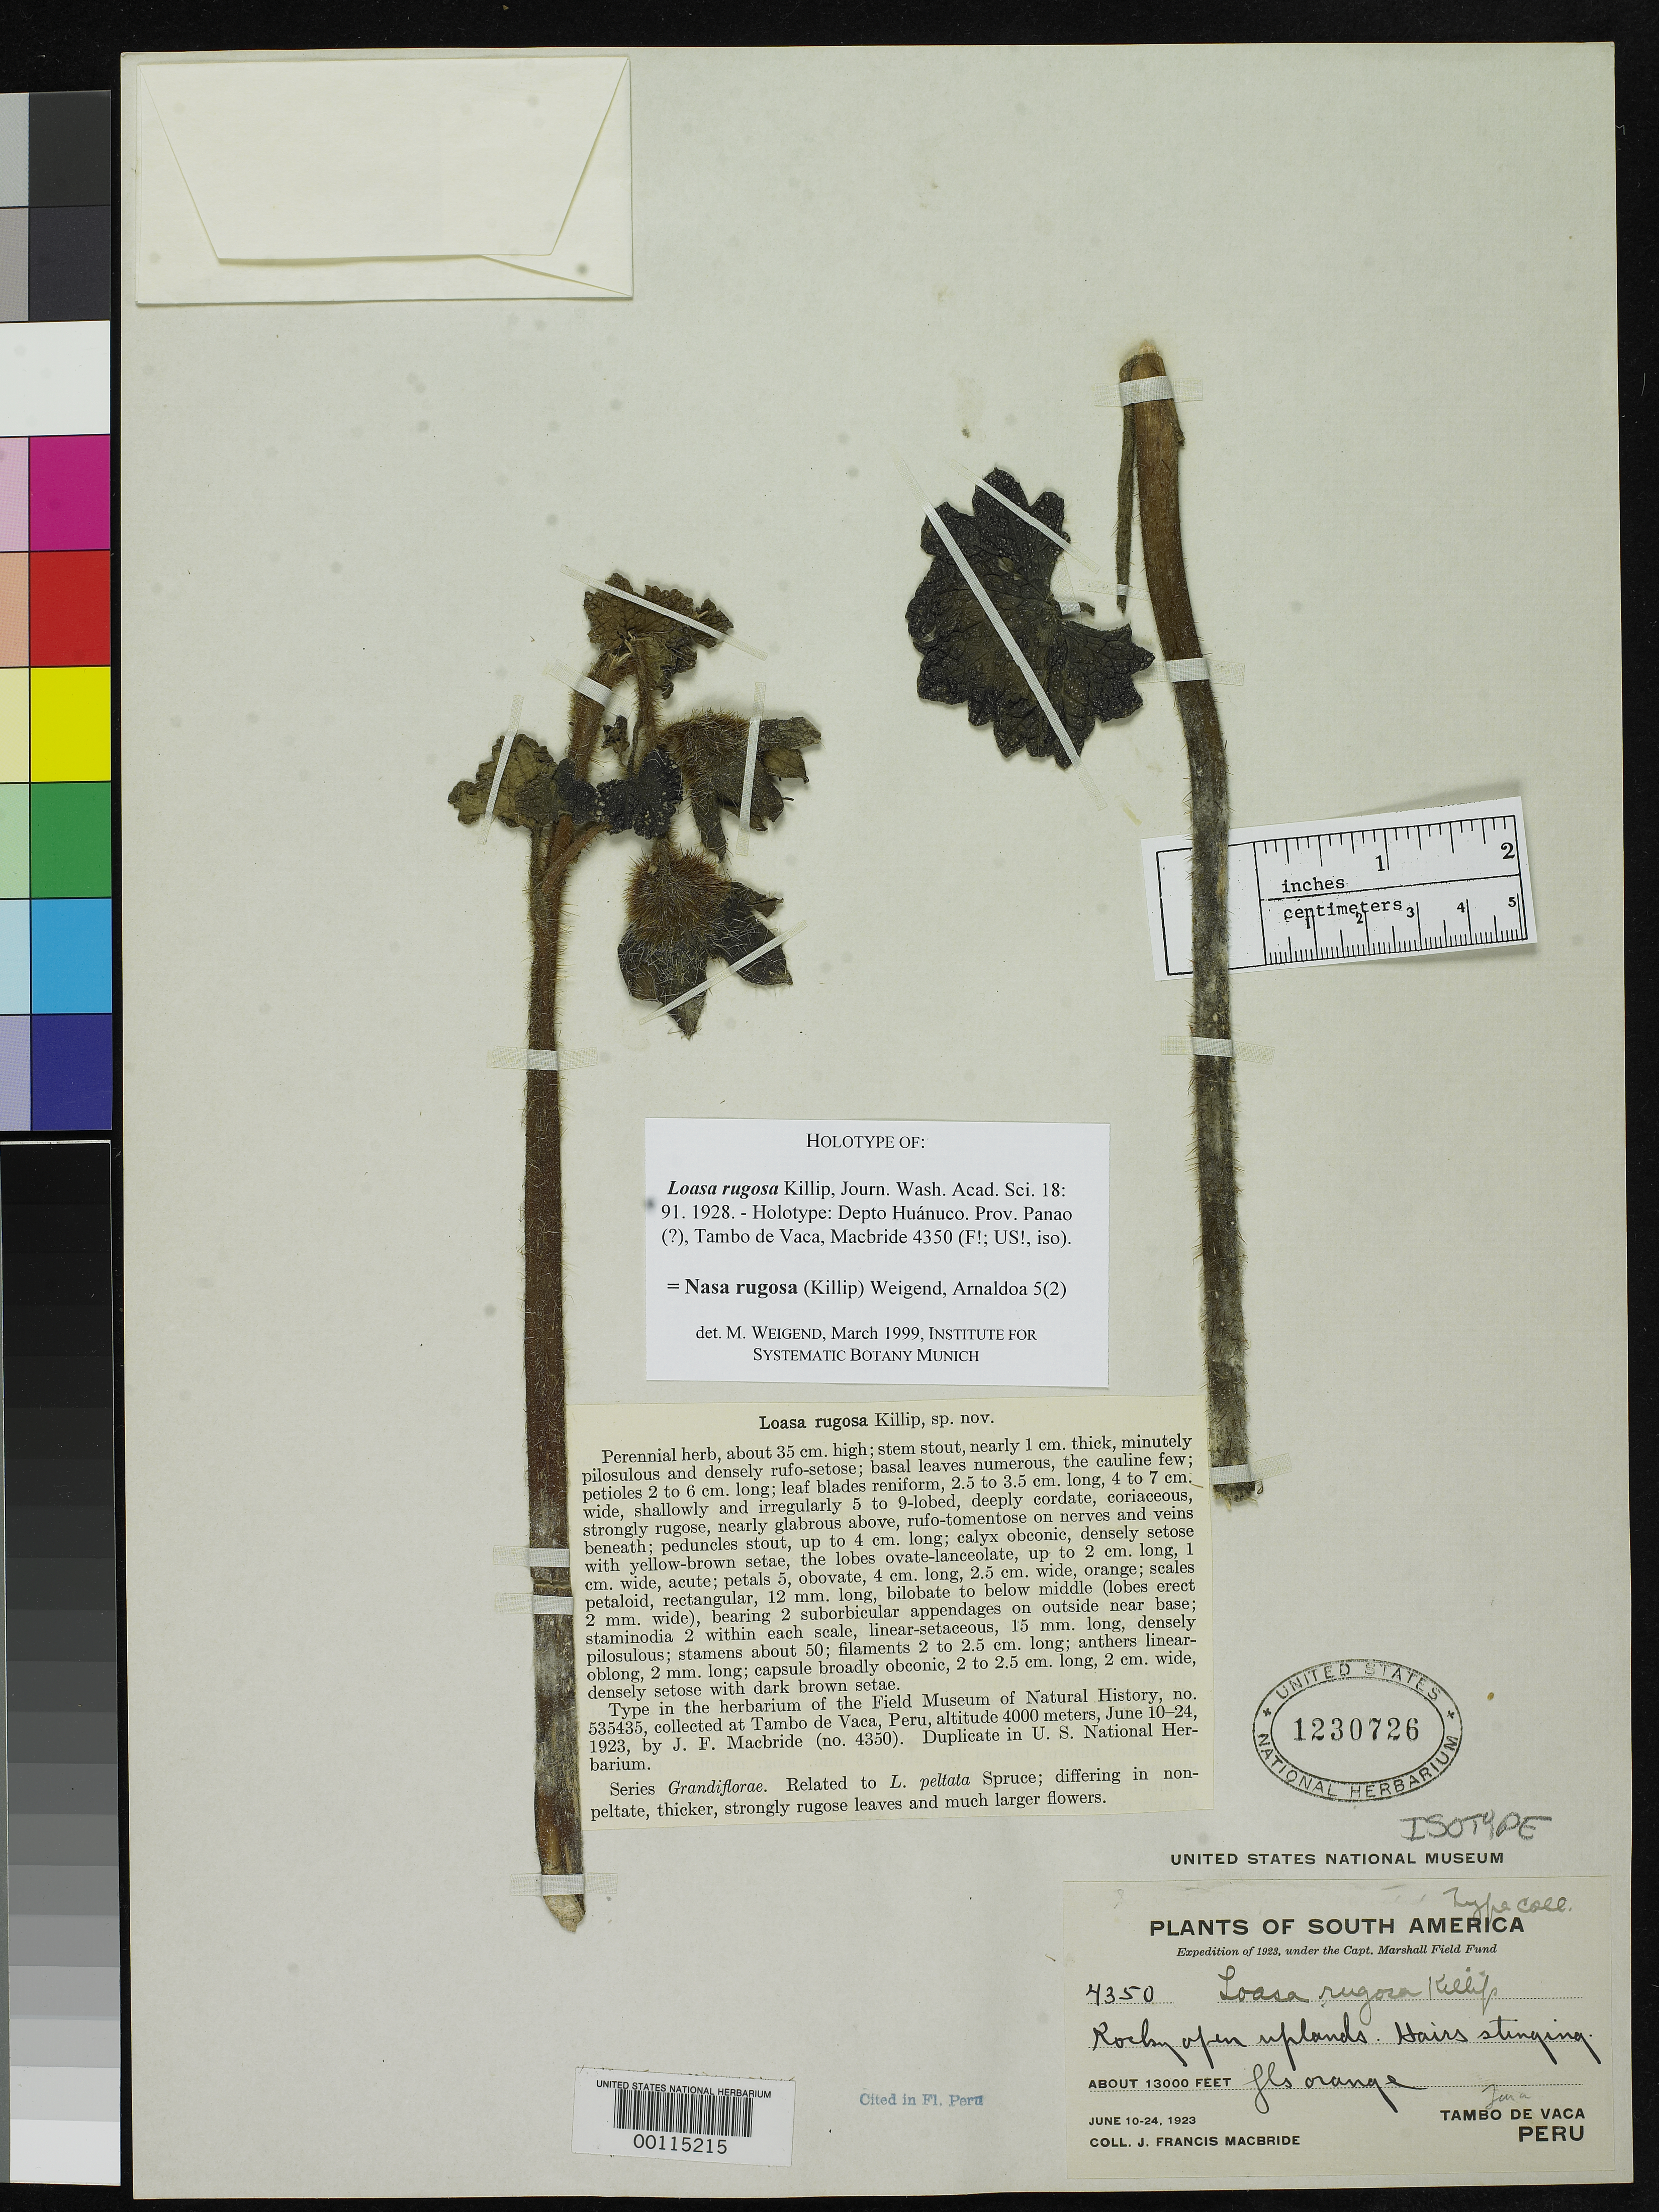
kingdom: Plantae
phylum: Tracheophyta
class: Magnoliopsida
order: Cornales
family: Loasaceae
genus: Loasa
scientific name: Loasa rugosa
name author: Killip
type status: Isotype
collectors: J. F. Macbride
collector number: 4350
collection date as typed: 10 Jun 1923 to 24 Jun 1923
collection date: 1923-06-10/1923-06-24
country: Peru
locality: Tambo de Vaca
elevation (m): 4000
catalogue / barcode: US 1230726